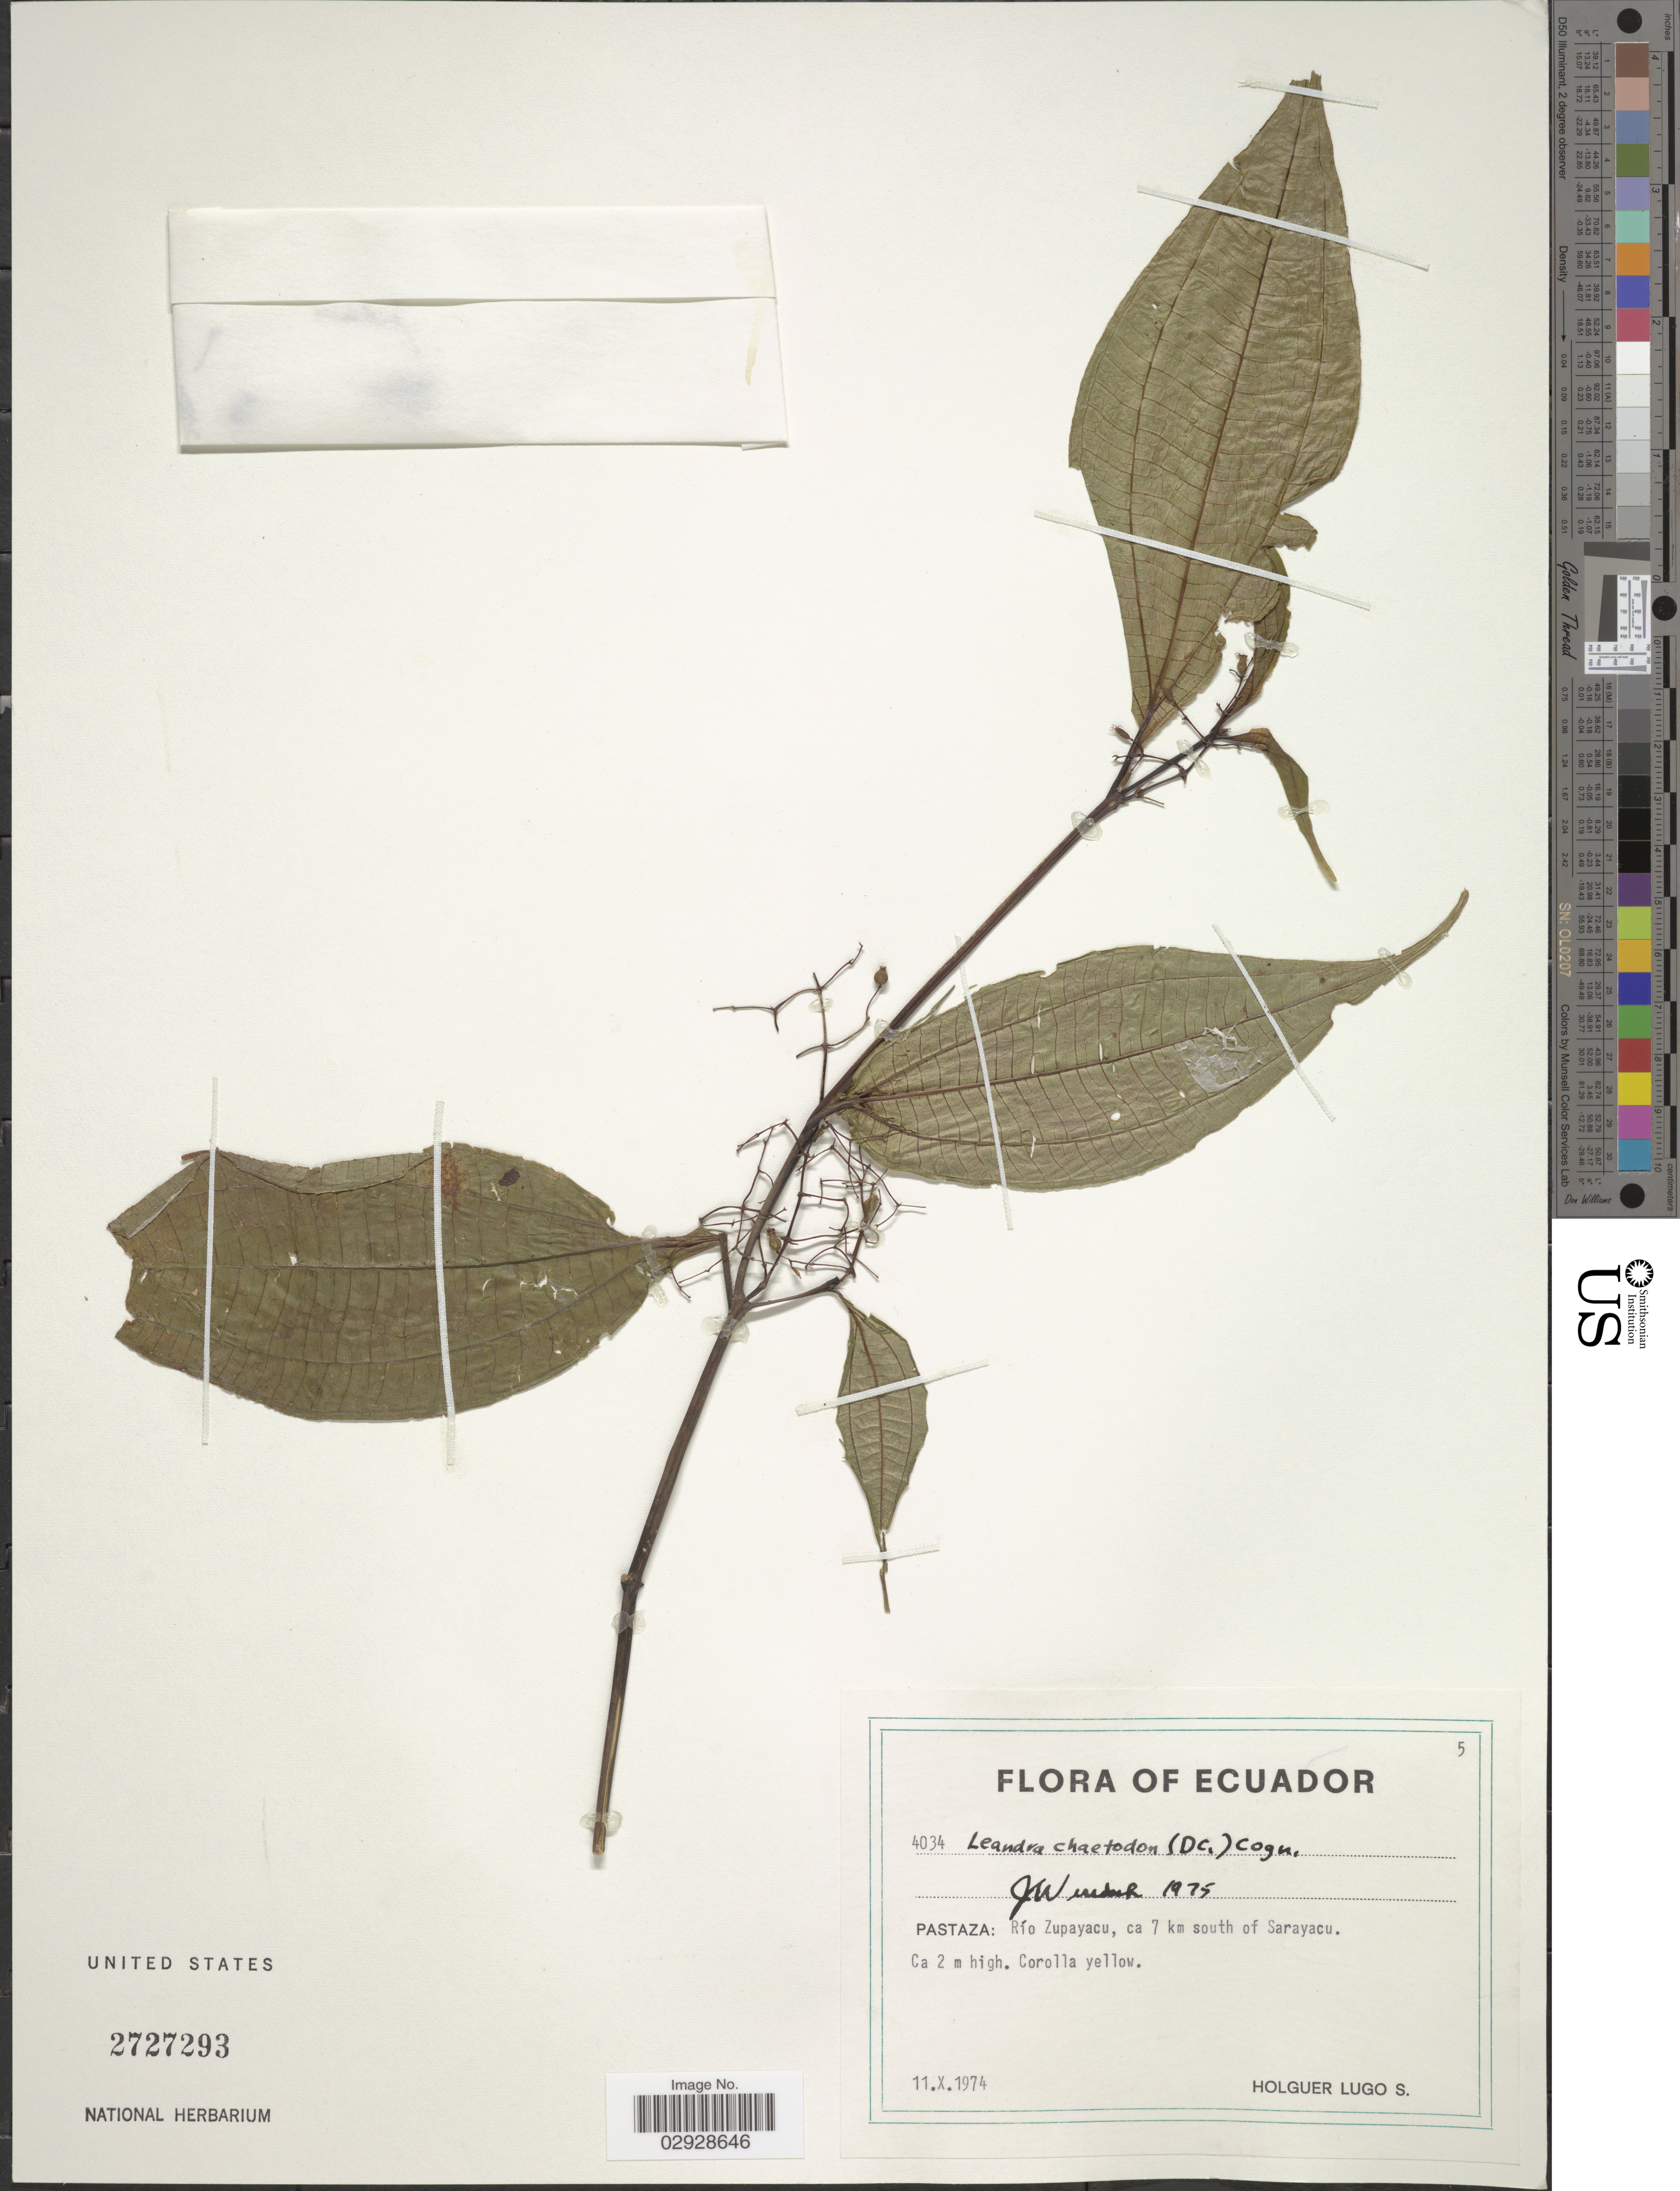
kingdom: Plantae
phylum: Tracheophyta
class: Magnoliopsida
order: Myrtales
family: Melastomataceae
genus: Leandra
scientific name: Leandra chaetodon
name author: (DC.) Cogn.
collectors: H. Lugo S.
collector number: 4034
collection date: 1974-10-11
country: Ecuador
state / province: Pastaza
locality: Río Zupayacu, ca 7 km south of Srayacu.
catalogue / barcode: US 2727293